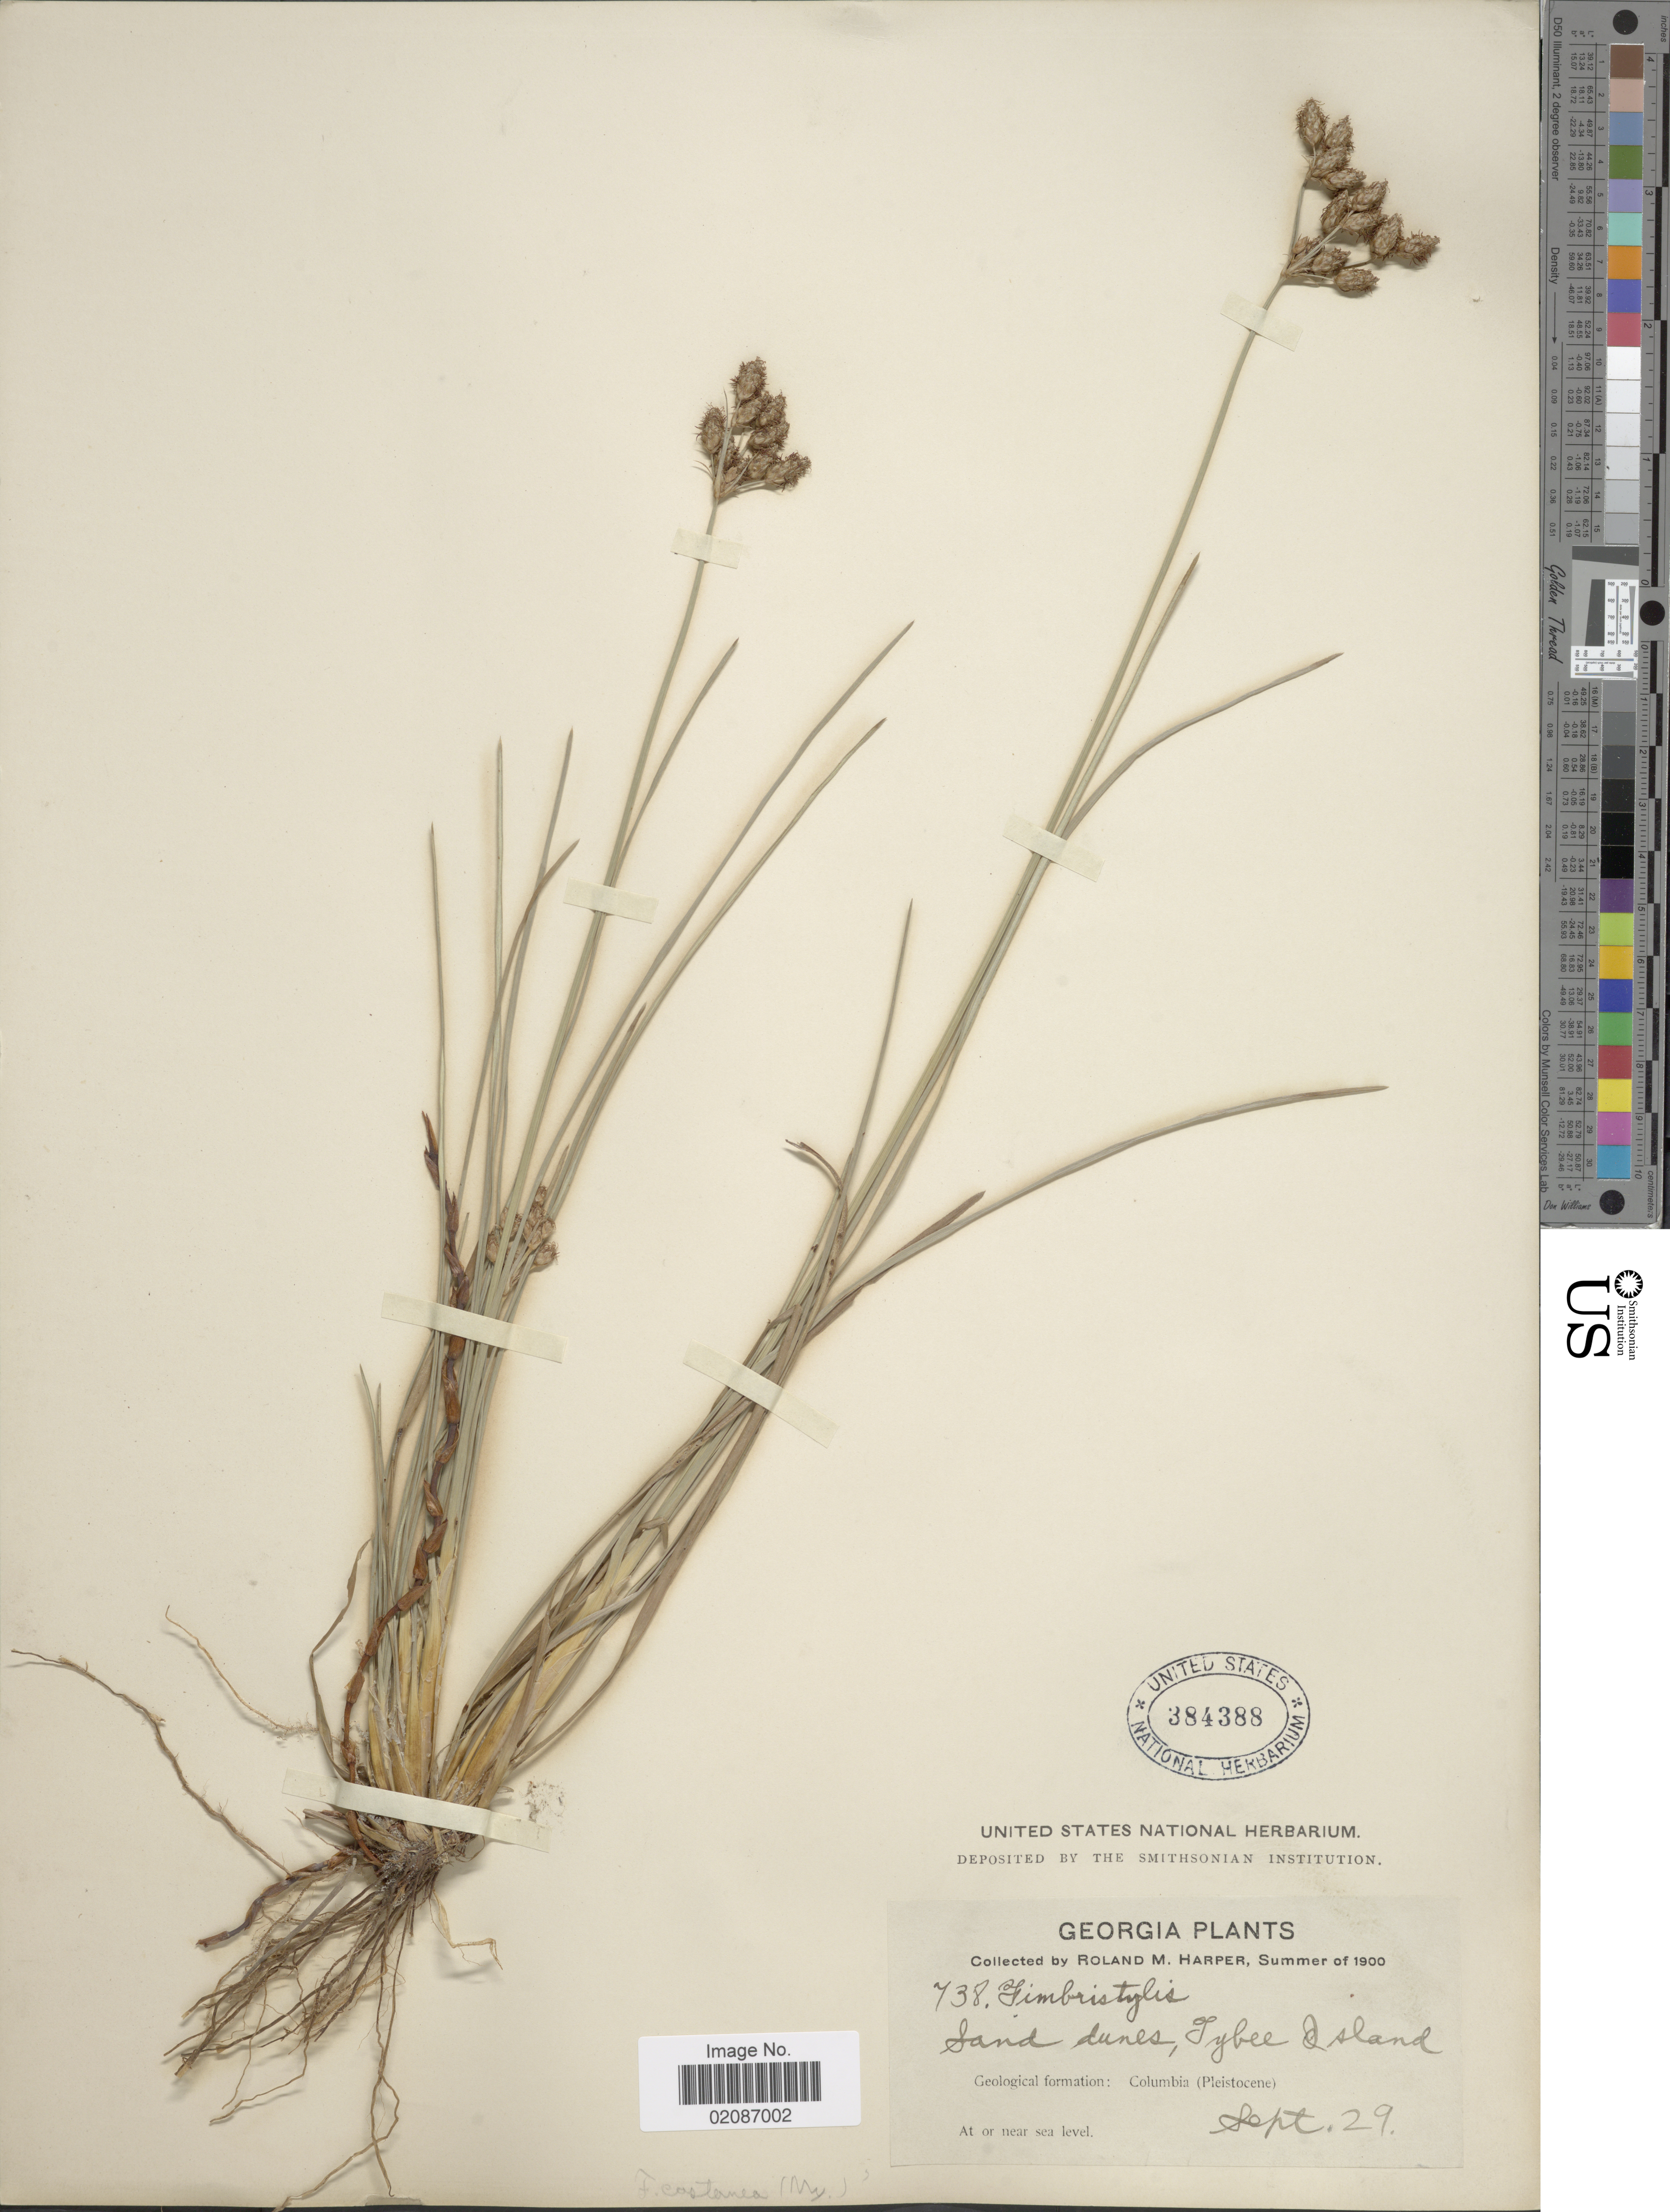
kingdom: Plantae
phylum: Tracheophyta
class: Liliopsida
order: Poales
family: Cyperaceae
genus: Fimbristylis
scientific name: Fimbristylis spadicea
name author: (L.) Vahl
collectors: R. M. Harper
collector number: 738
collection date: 1900-09-29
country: United States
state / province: Georgia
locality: Tybee Island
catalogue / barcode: US 384388